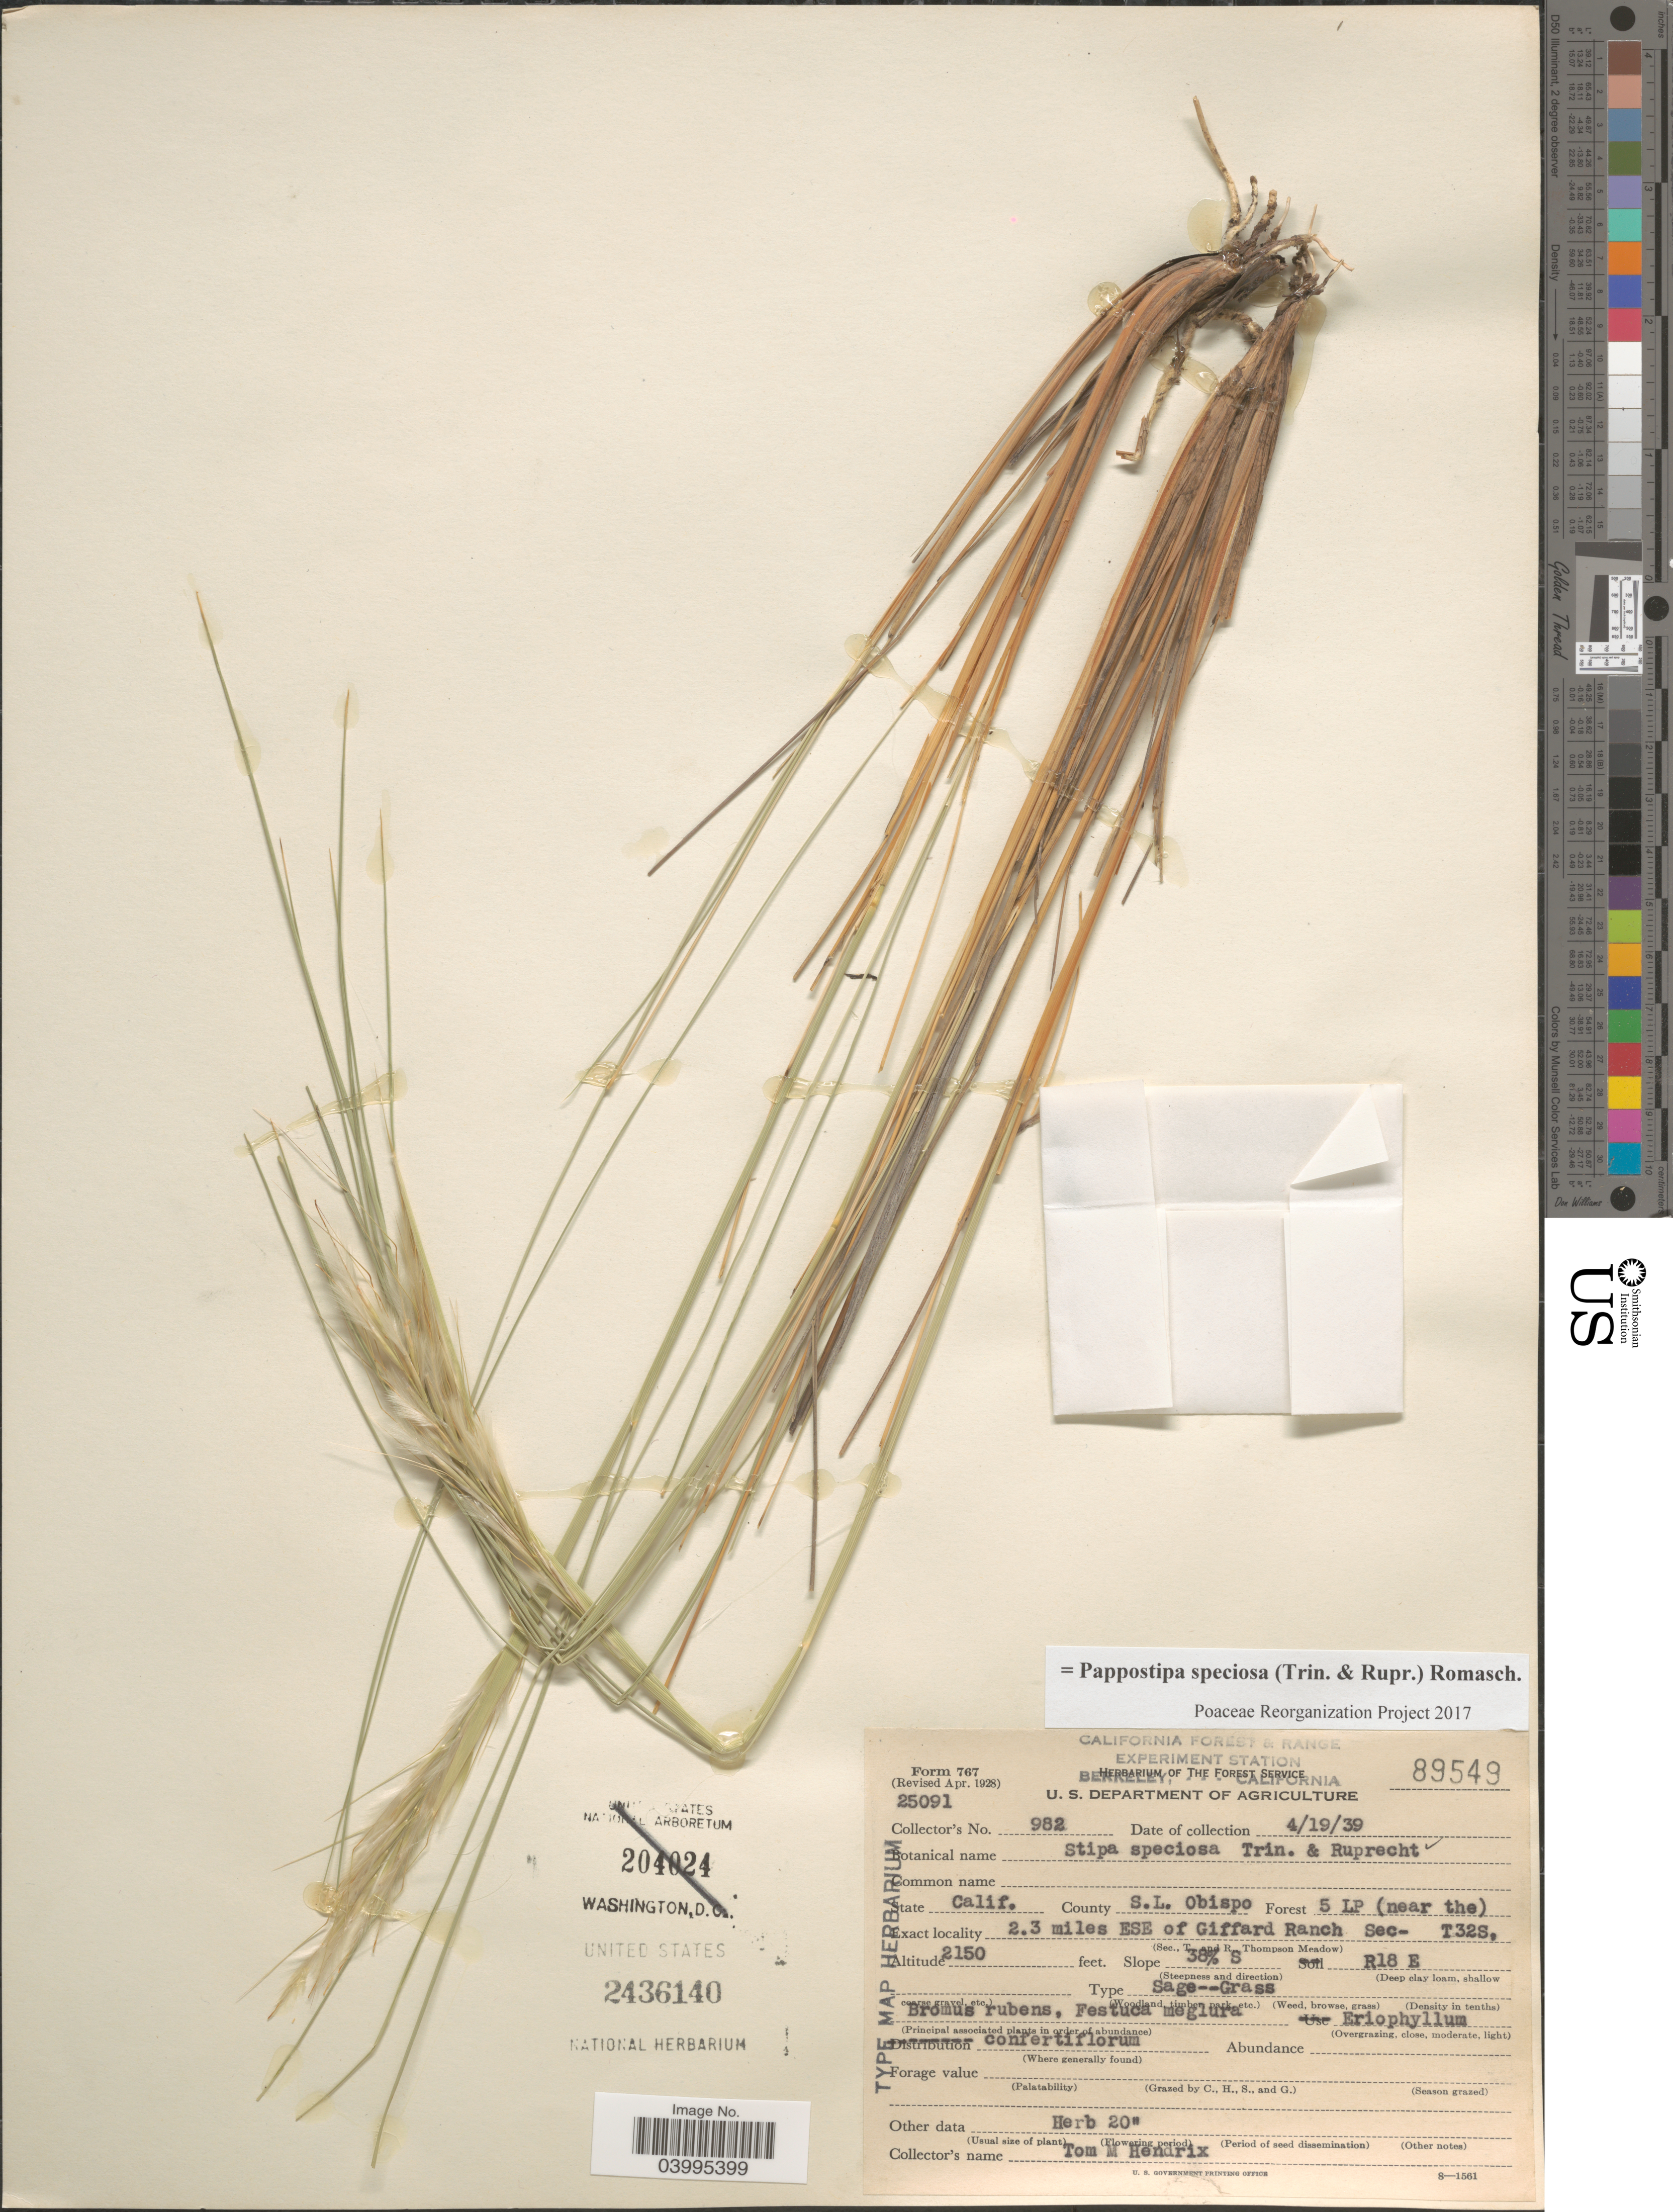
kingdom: Plantae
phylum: Tracheophyta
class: Liliopsida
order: Poales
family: Poaceae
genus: Pappostipa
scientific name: Pappostipa speciosa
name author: (Trin. & Rupr.) Romasch.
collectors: T. Hendrix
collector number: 982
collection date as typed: Transcribed d/m/y: 19/4/39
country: United States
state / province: California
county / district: San Luis Obispo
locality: County S. L. Obispo. Forest 5 LP (near the). 2.3 miles ESE of Giffard Ranch Sec- T32S, R18 E.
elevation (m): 655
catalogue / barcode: US 2436140